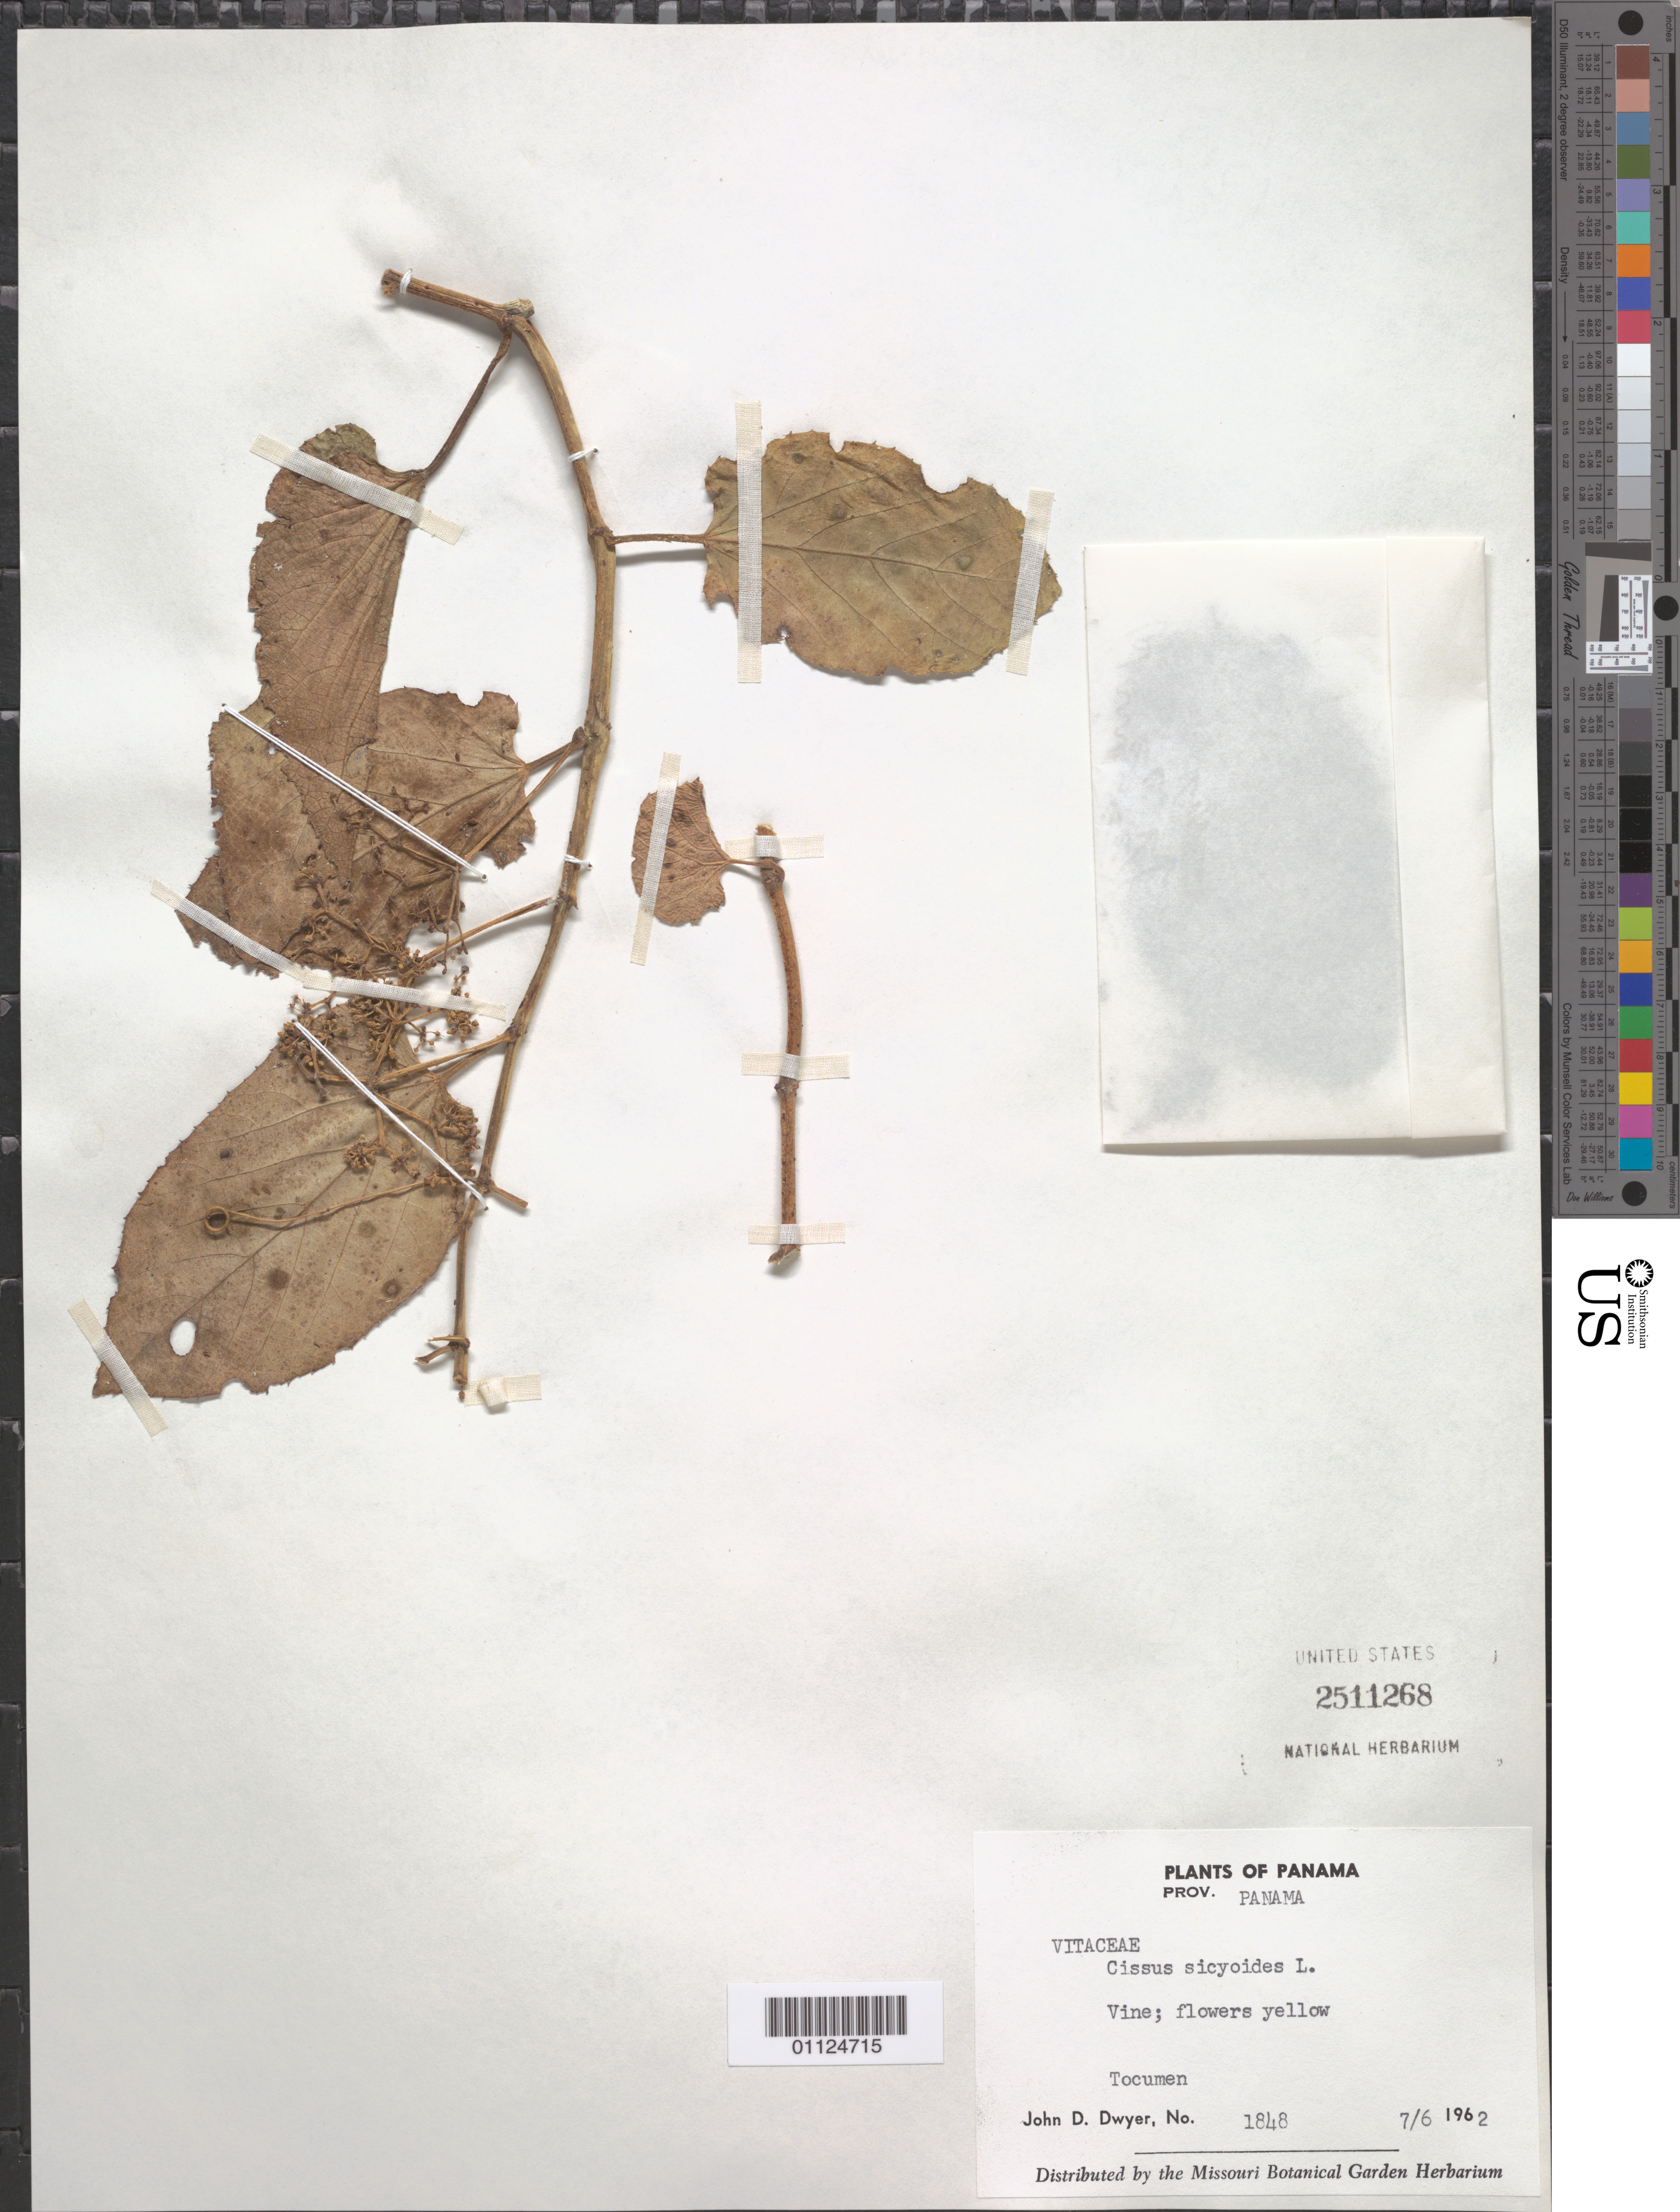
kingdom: Plantae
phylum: Tracheophyta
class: Magnoliopsida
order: Vitales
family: Vitaceae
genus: Cissus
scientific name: Cissus verticillata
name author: (L.) Nicolson & C.E. Jarvis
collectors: J. D. Dwyer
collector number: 1848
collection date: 1962-06-07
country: Panama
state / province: Panamá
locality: Tocumen.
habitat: Vine.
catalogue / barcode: US 2511268